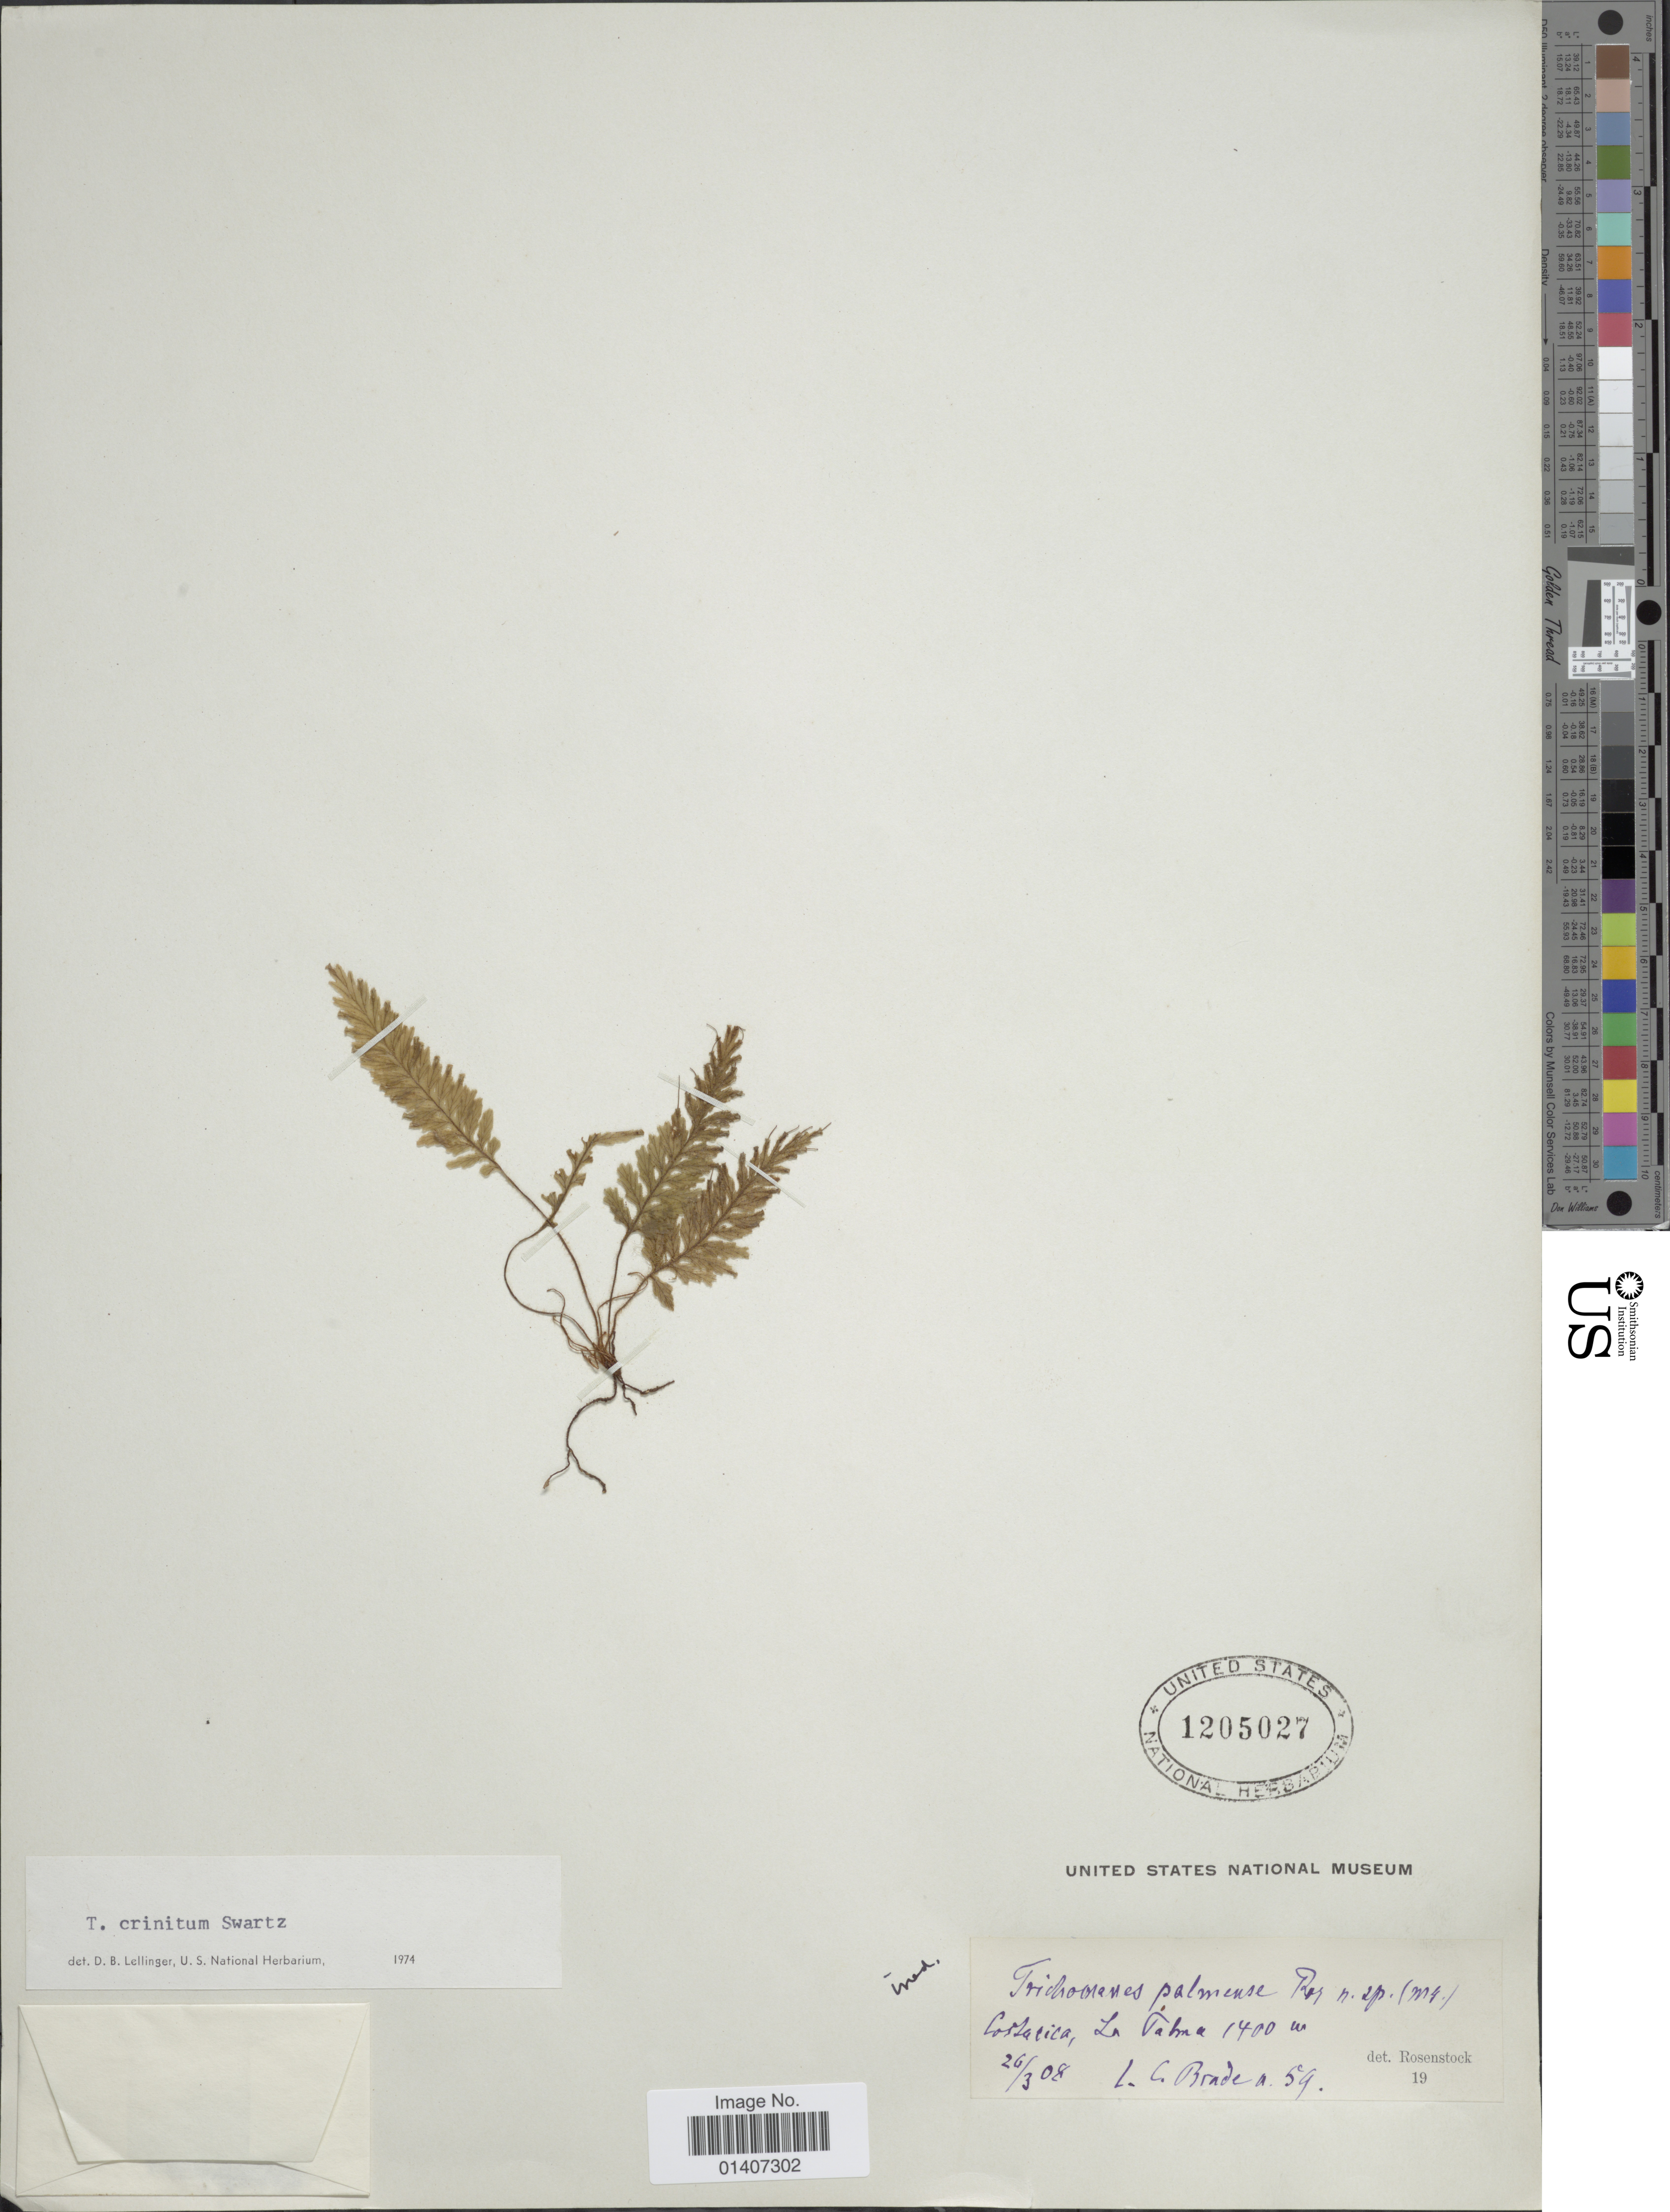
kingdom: Plantae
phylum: Tracheophyta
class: Polypodiopsida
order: Hymenophyllales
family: Hymenophyllaceae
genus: Trichomanes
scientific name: Trichomanes crinitum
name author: Sw.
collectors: C. Brade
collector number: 59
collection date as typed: Transcribed d/m/y: 26/3/8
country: Costa Rica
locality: La Palma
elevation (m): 1400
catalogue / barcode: US 1205027